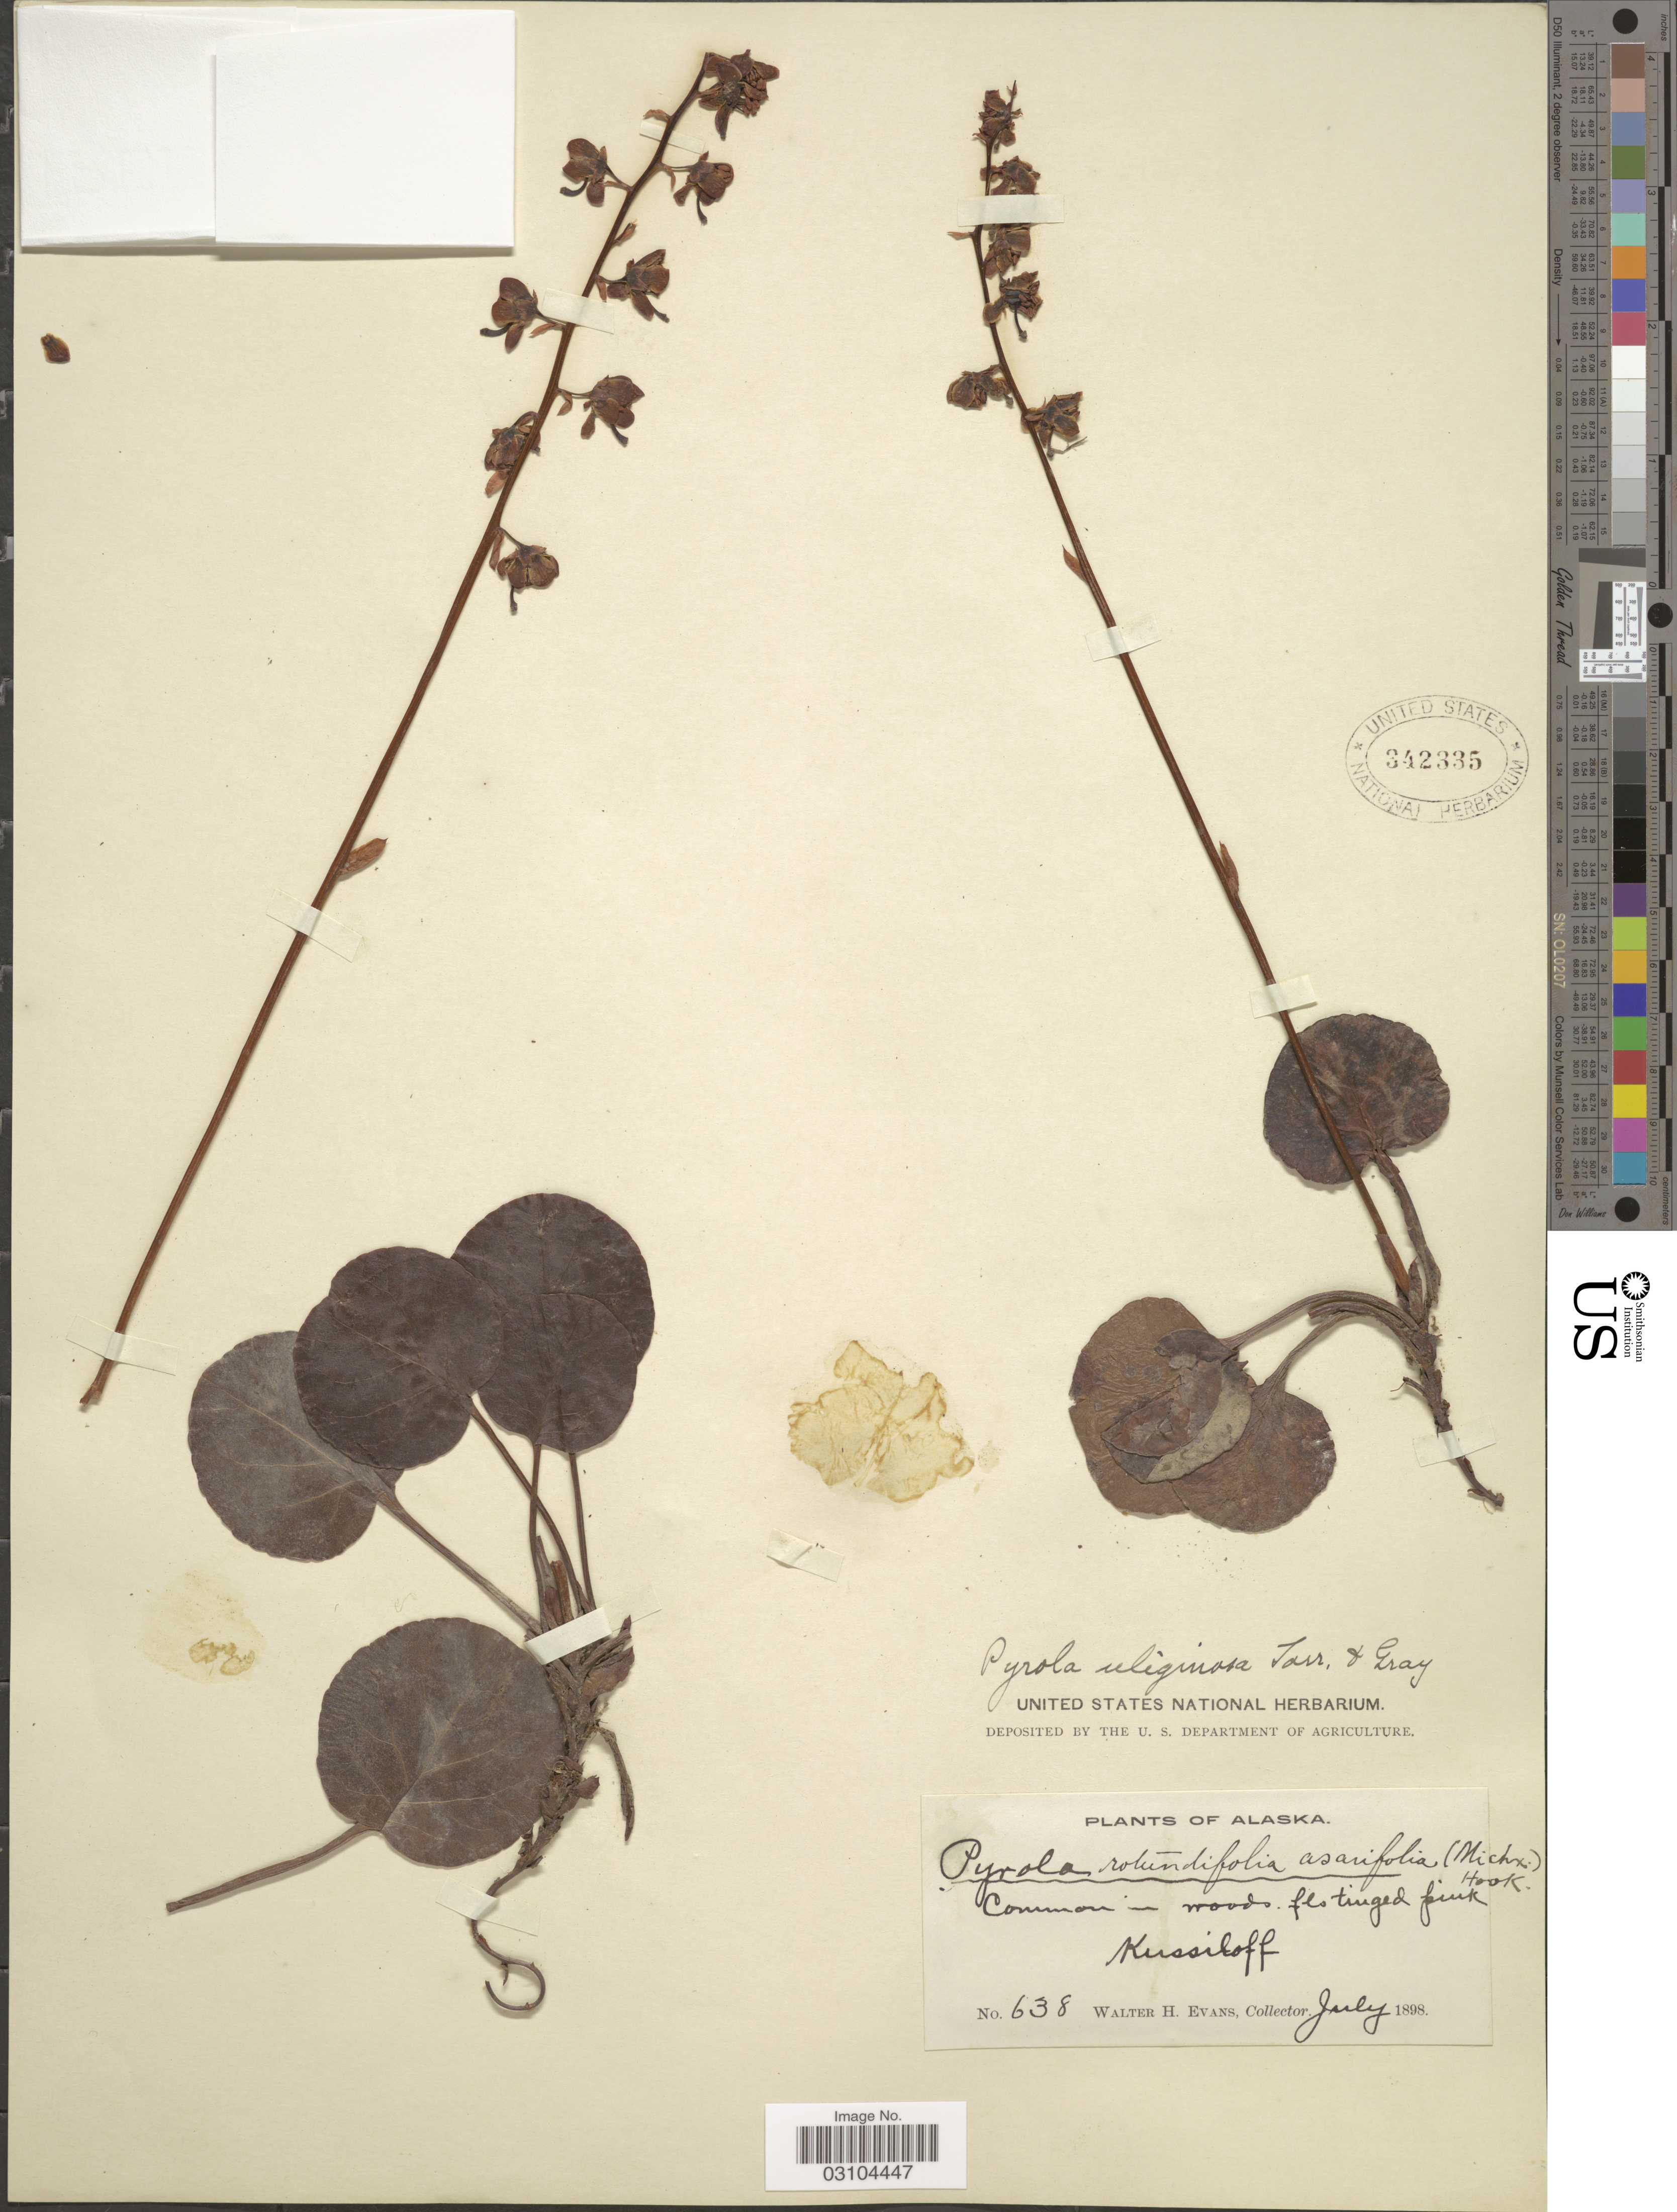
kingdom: Plantae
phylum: Tracheophyta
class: Magnoliopsida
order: Ericales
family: Ericaceae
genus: Pyrola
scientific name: Pyrola uliginosa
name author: Torr. & A. Gray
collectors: W. H. Evans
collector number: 638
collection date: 1898-07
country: United States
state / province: Alaska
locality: Kussiloff.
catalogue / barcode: US 342335